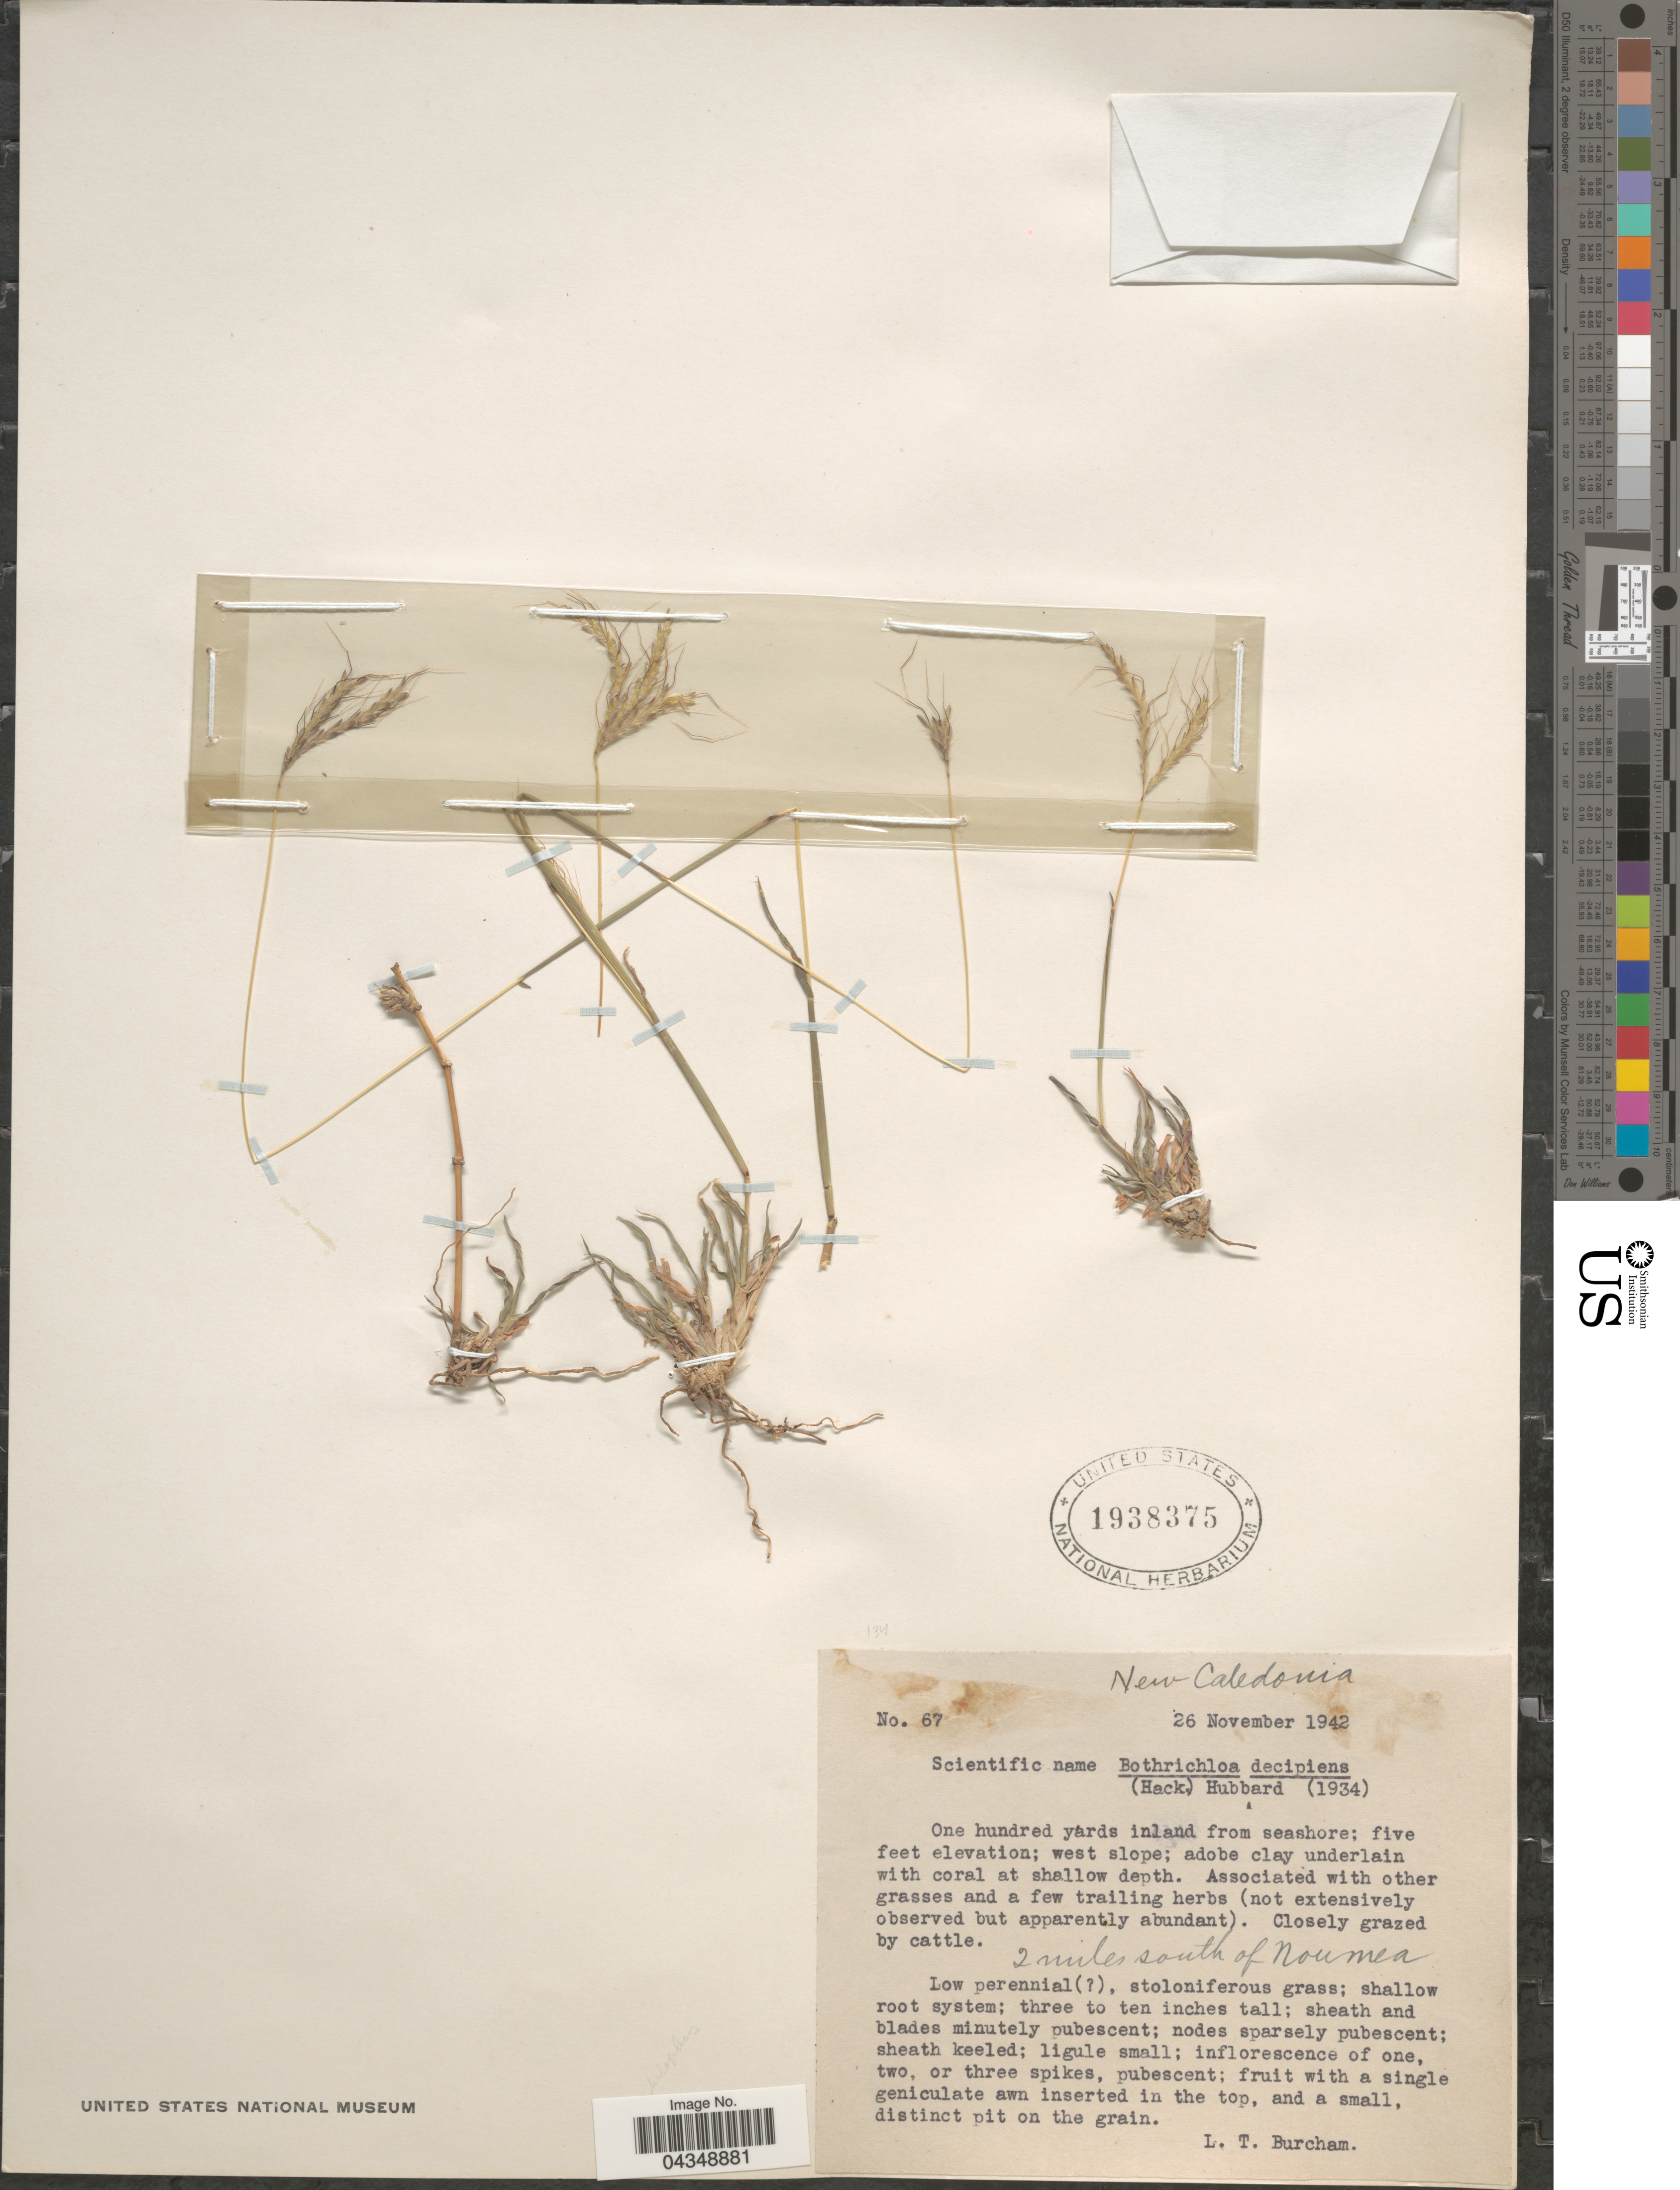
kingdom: Plantae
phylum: Tracheophyta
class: Liliopsida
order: Poales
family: Poaceae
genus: Bothriochloa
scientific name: Bothriochloa decipiens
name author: (Hack.) C. E. Hubb.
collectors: L. Burcham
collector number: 67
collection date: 1942-11-26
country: New Caledonia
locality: One hundred yards inland from seashore; west slope.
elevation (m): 2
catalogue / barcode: US 1938375